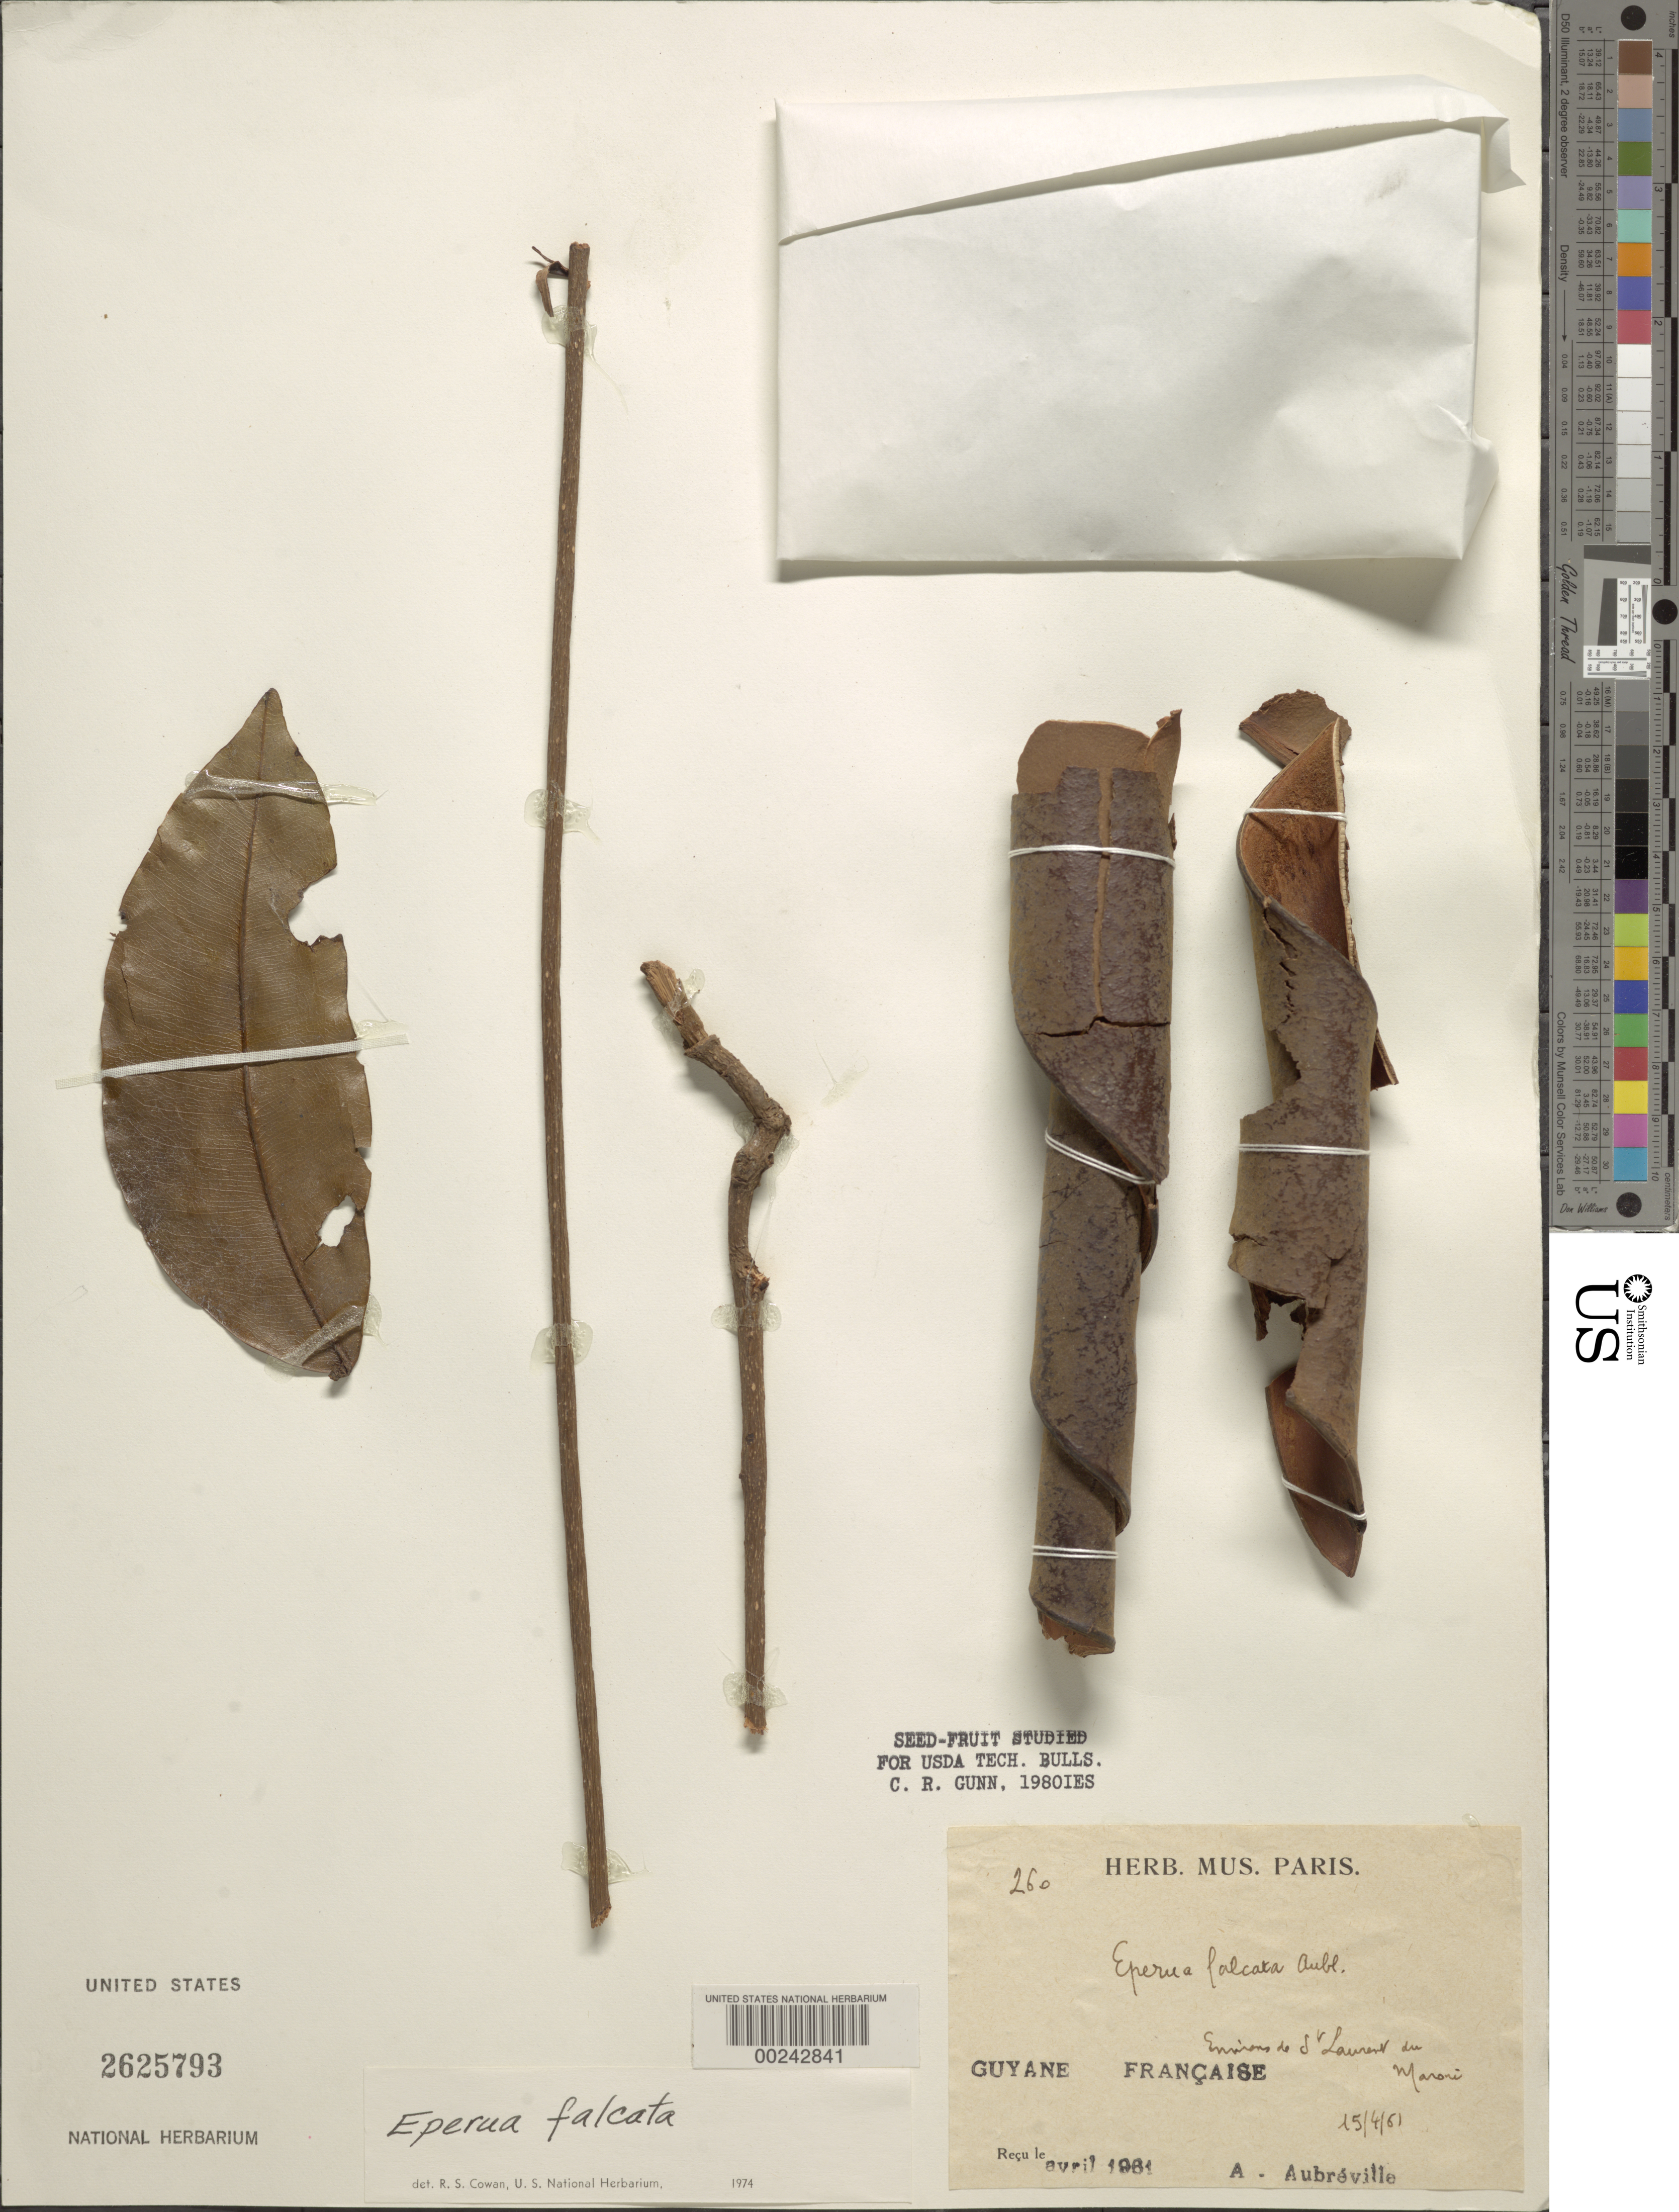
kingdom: Plantae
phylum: Tracheophyta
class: Magnoliopsida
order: Fabales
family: Fabaceae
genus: Eperua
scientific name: Eperua falcata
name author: Aubl.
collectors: A. Aubréville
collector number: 260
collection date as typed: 15 Apr 1961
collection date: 1961-04-15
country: French Guiana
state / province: Saint-Laurent-du-Maroni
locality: Vicinity of d'laurent du maroni. [in former cayenne arrondissement.]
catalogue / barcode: US 2625793